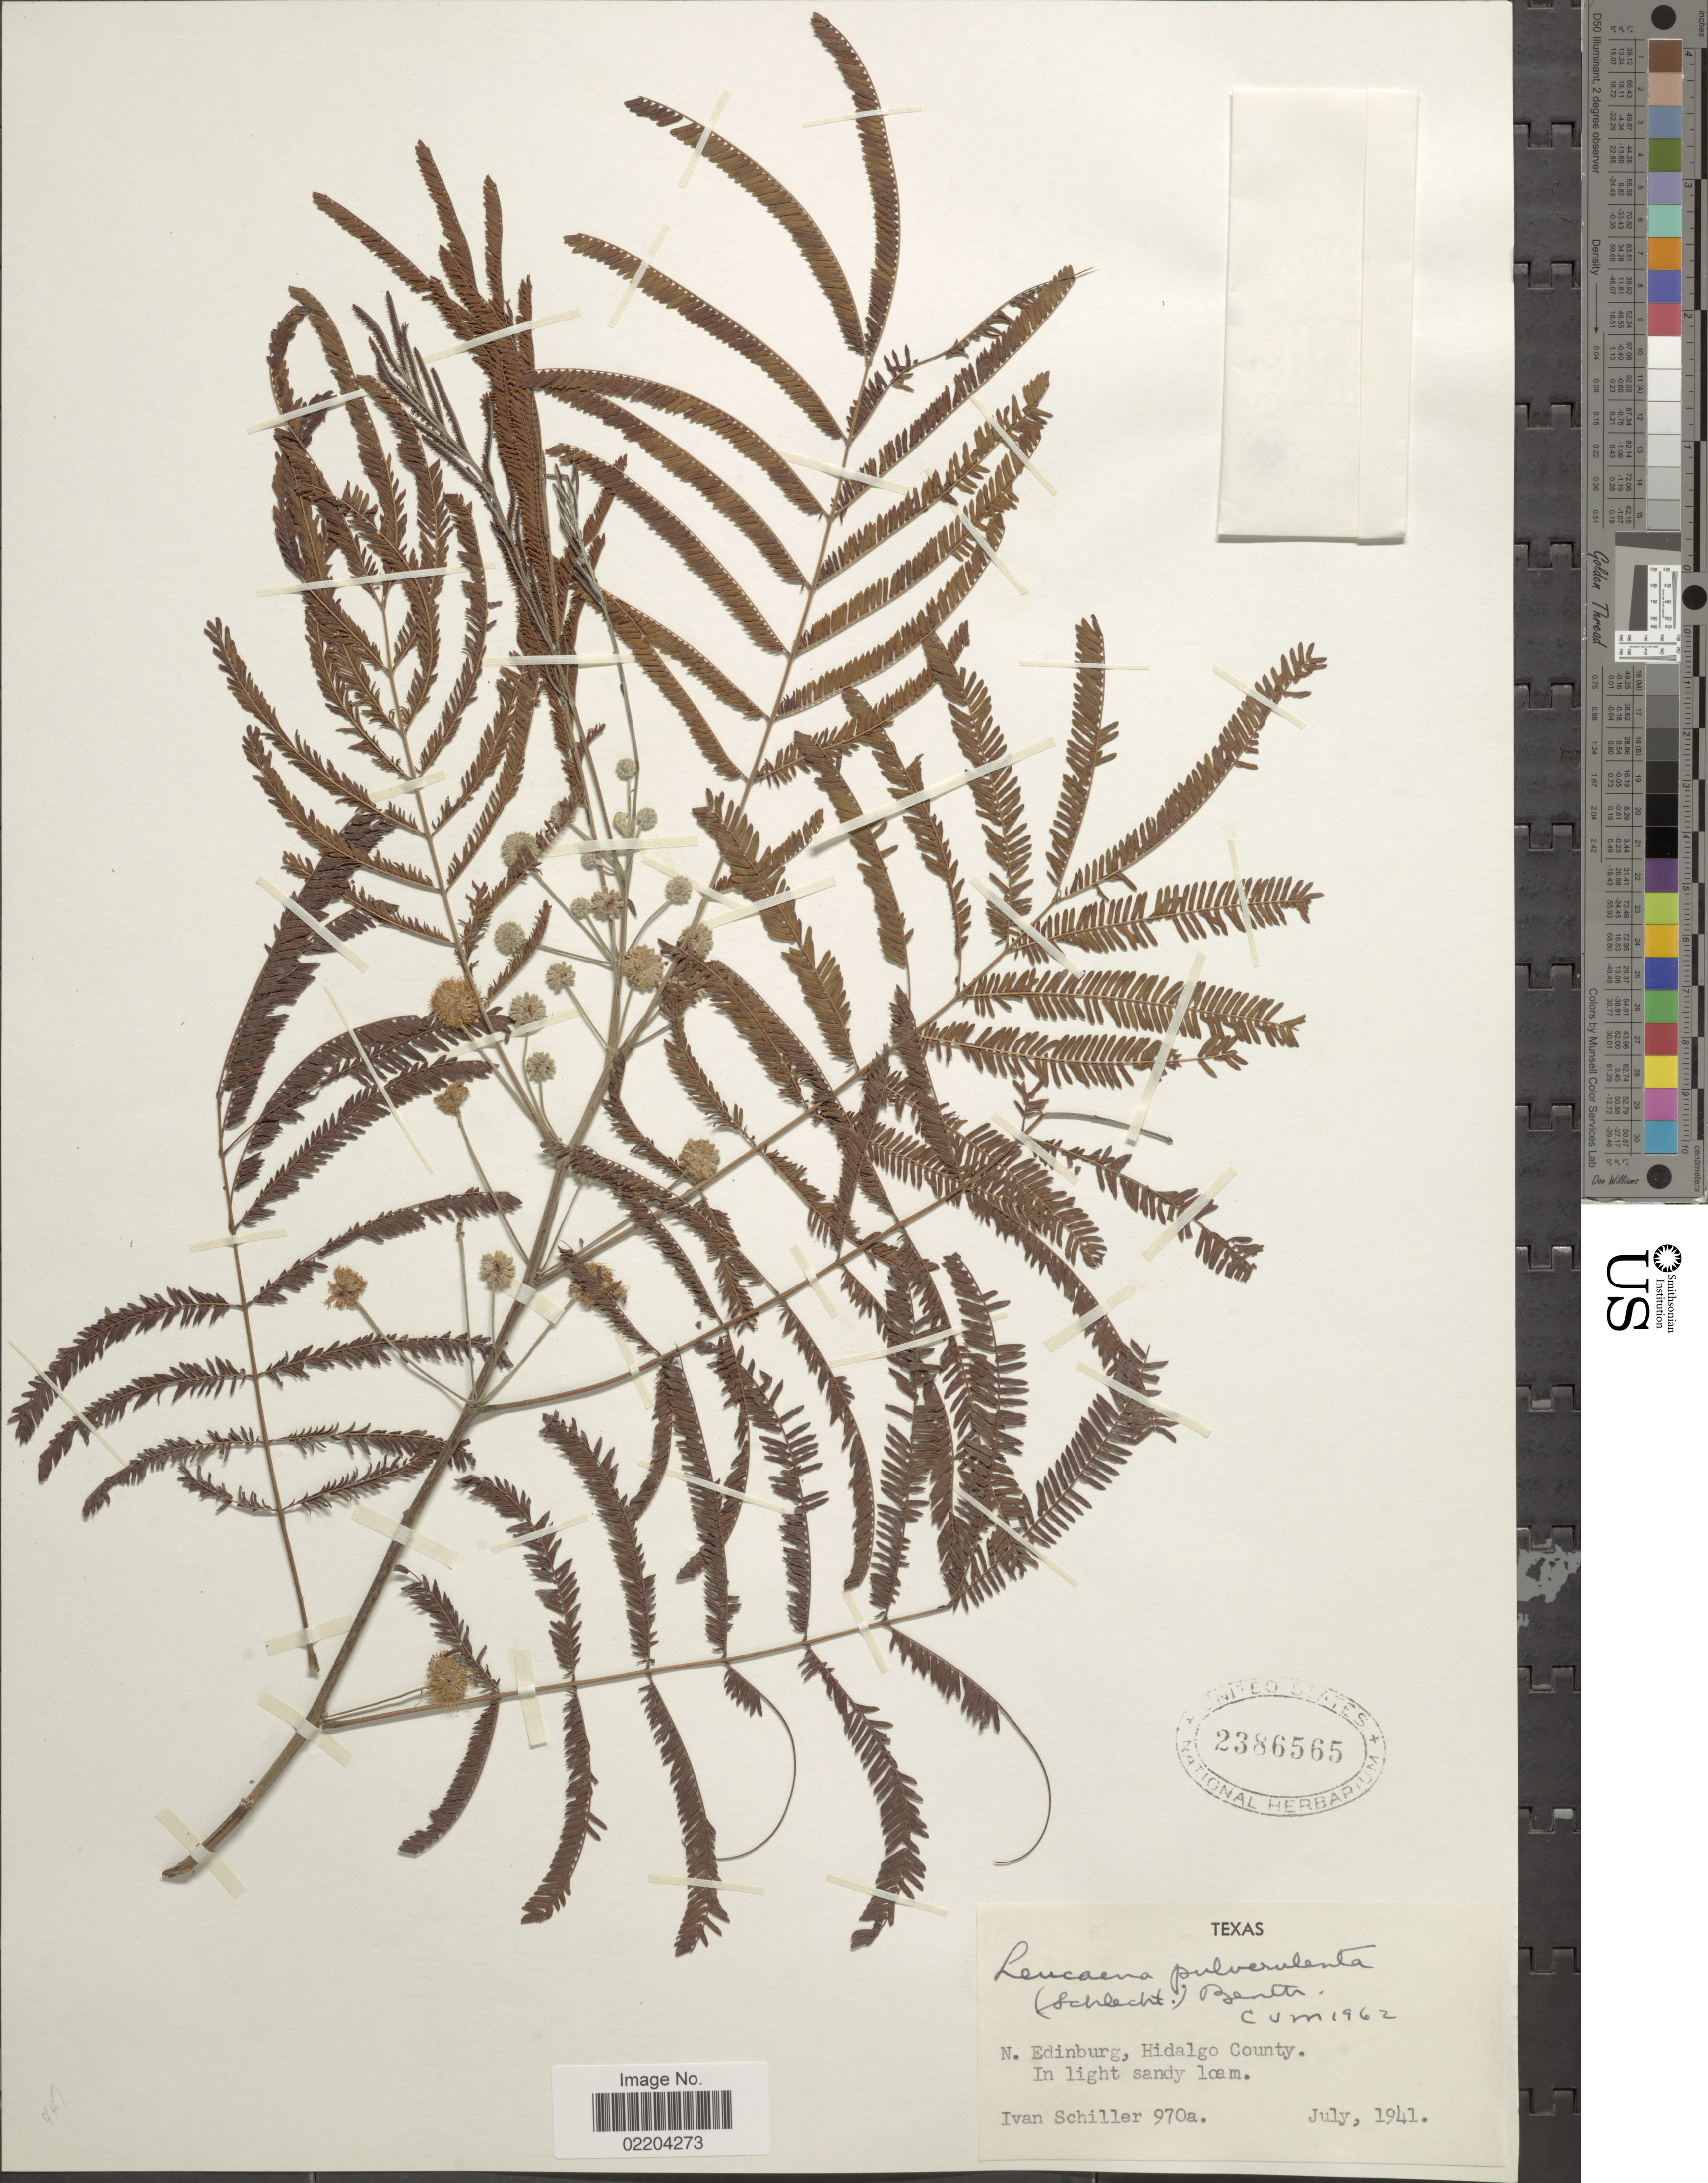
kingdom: Plantae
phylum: Tracheophyta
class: Magnoliopsida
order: Fabales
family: Fabaceae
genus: Leucaena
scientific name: Leucaena pulverulenta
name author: (Schltdl.) Benth.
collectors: I. Schiller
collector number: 970a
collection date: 1941-07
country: United States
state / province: Texas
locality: Texas, N. Edinburg, Hidalgo County.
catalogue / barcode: US 2386565